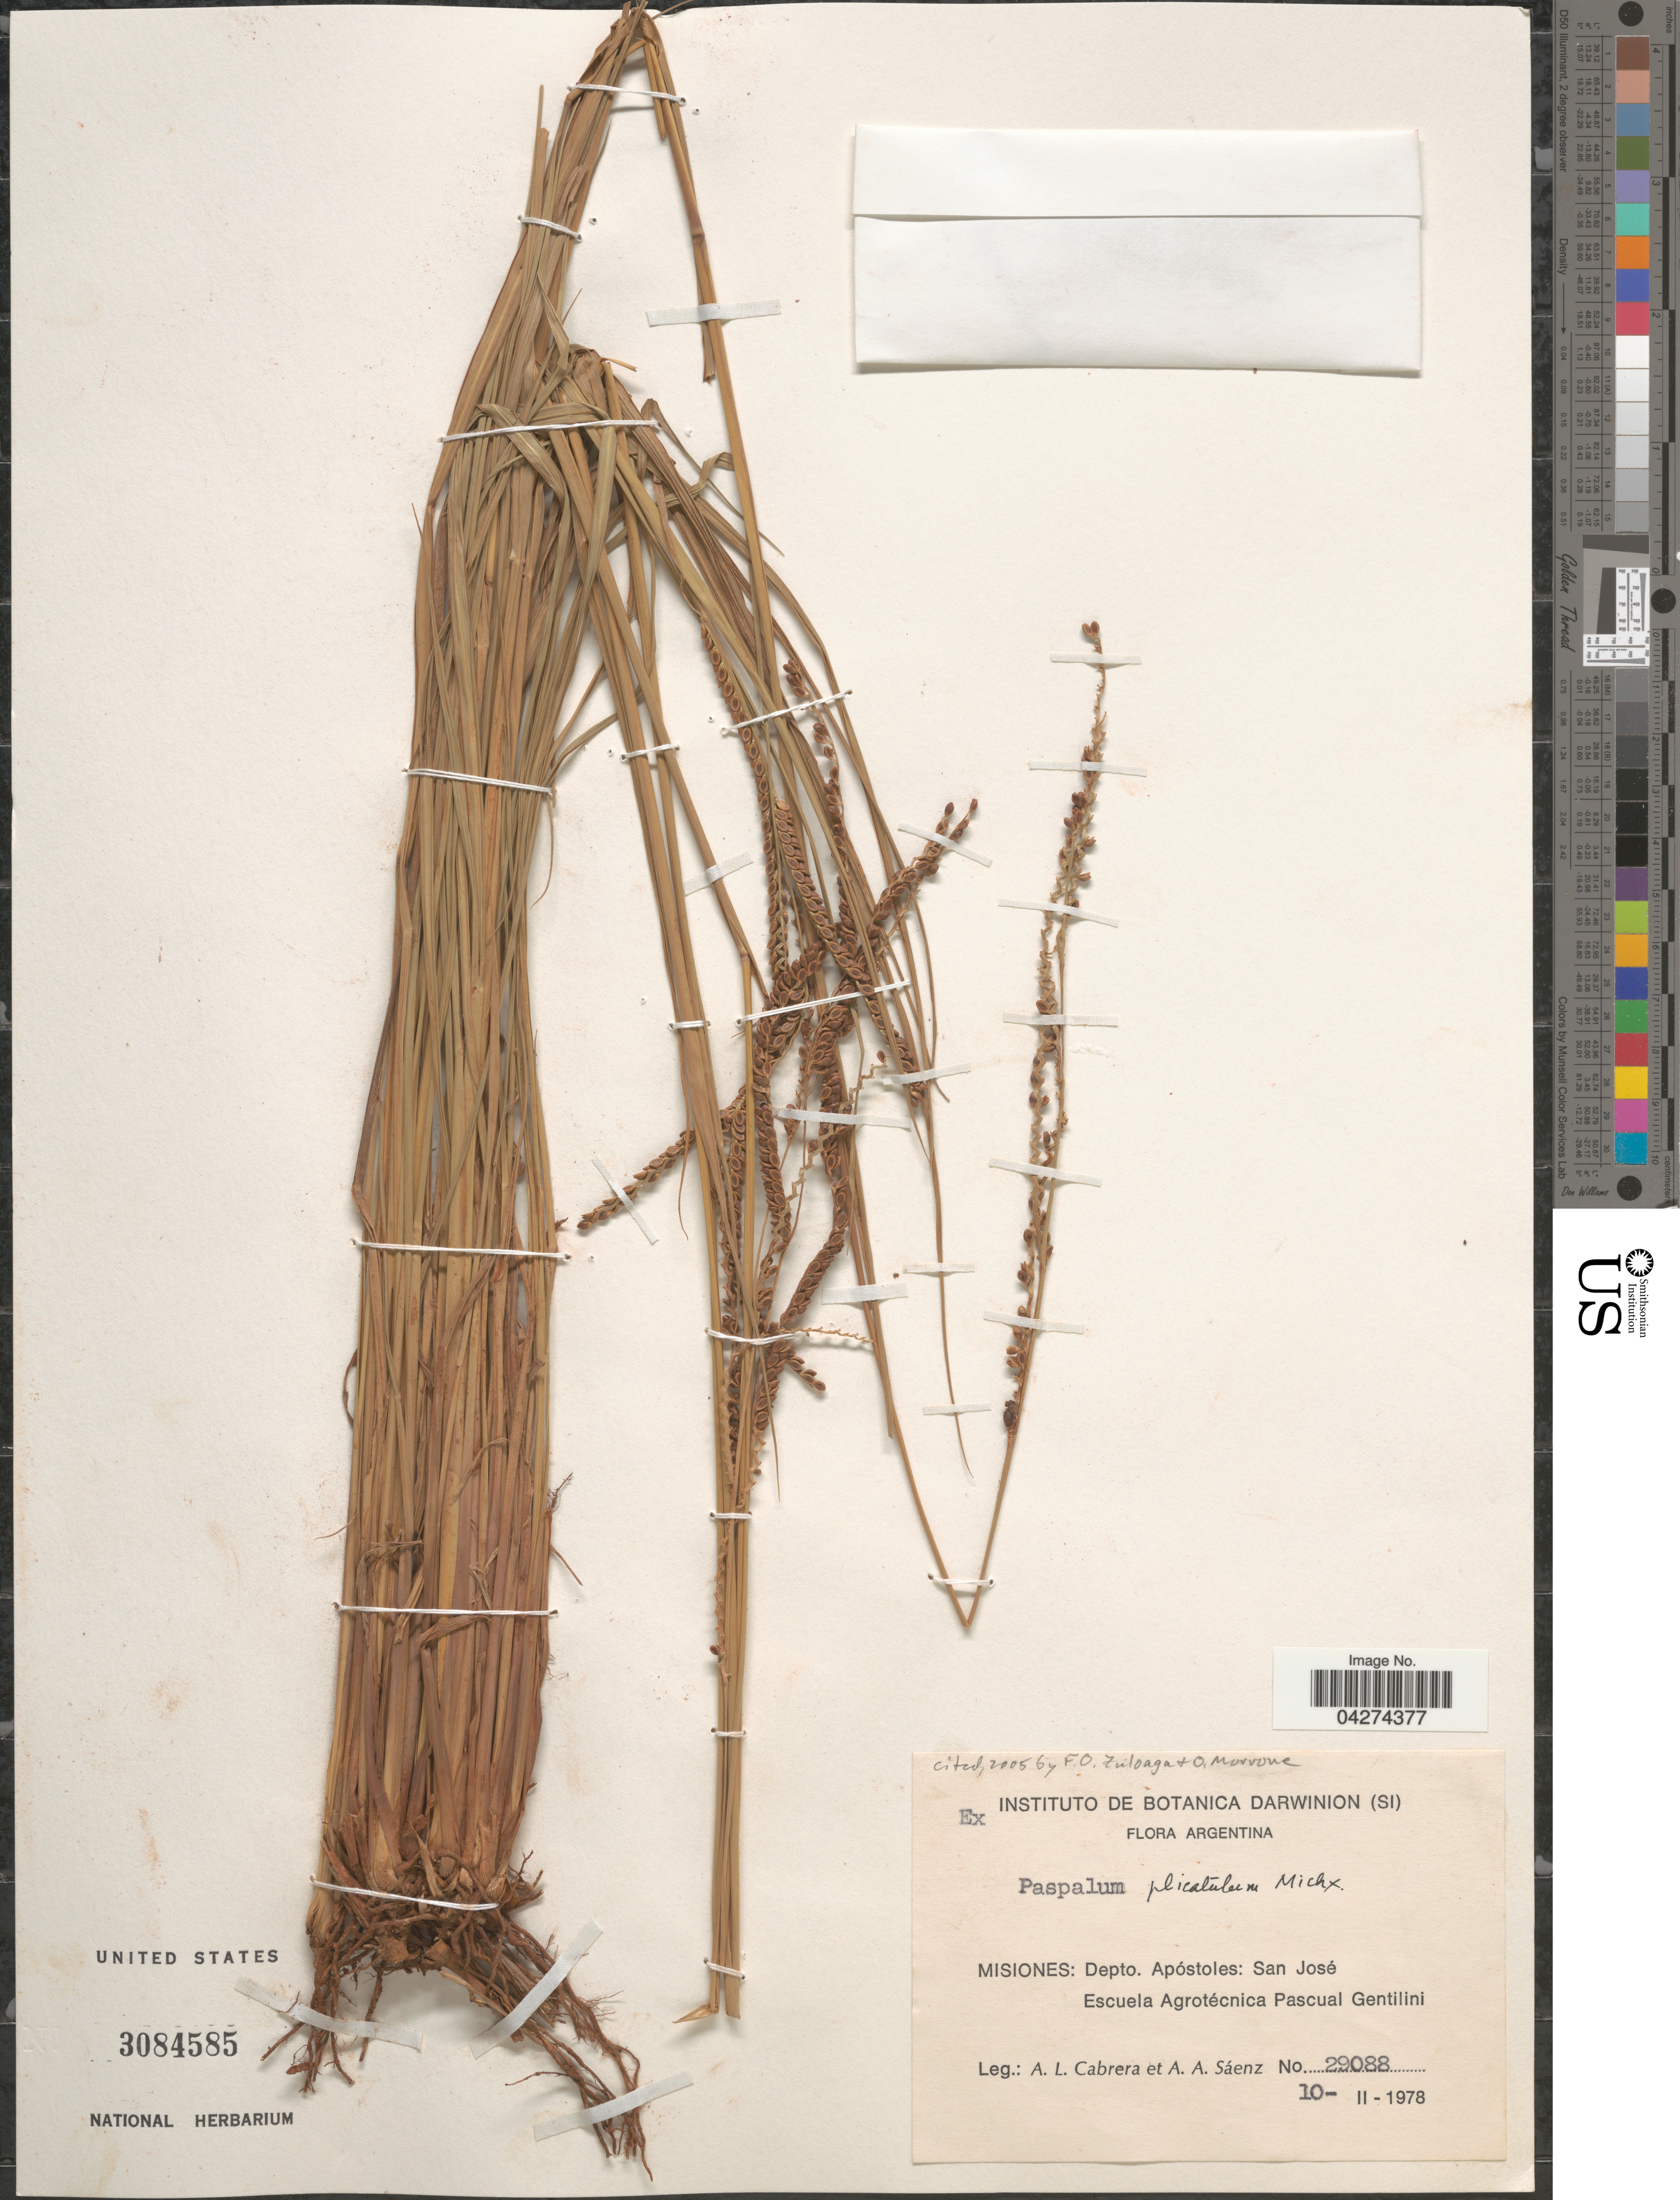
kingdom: Plantae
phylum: Tracheophyta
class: Liliopsida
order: Poales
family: Poaceae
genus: Paspalum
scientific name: Paspalum plicatulum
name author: Michx.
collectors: A. L. Cabrera & A. A. Saenz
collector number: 29088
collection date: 1978-02-10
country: Argentina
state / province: Misiones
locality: Depto. Apóstoles: San José. Escuela Agrotécnica Pascual Gentilini.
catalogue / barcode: US 3084585